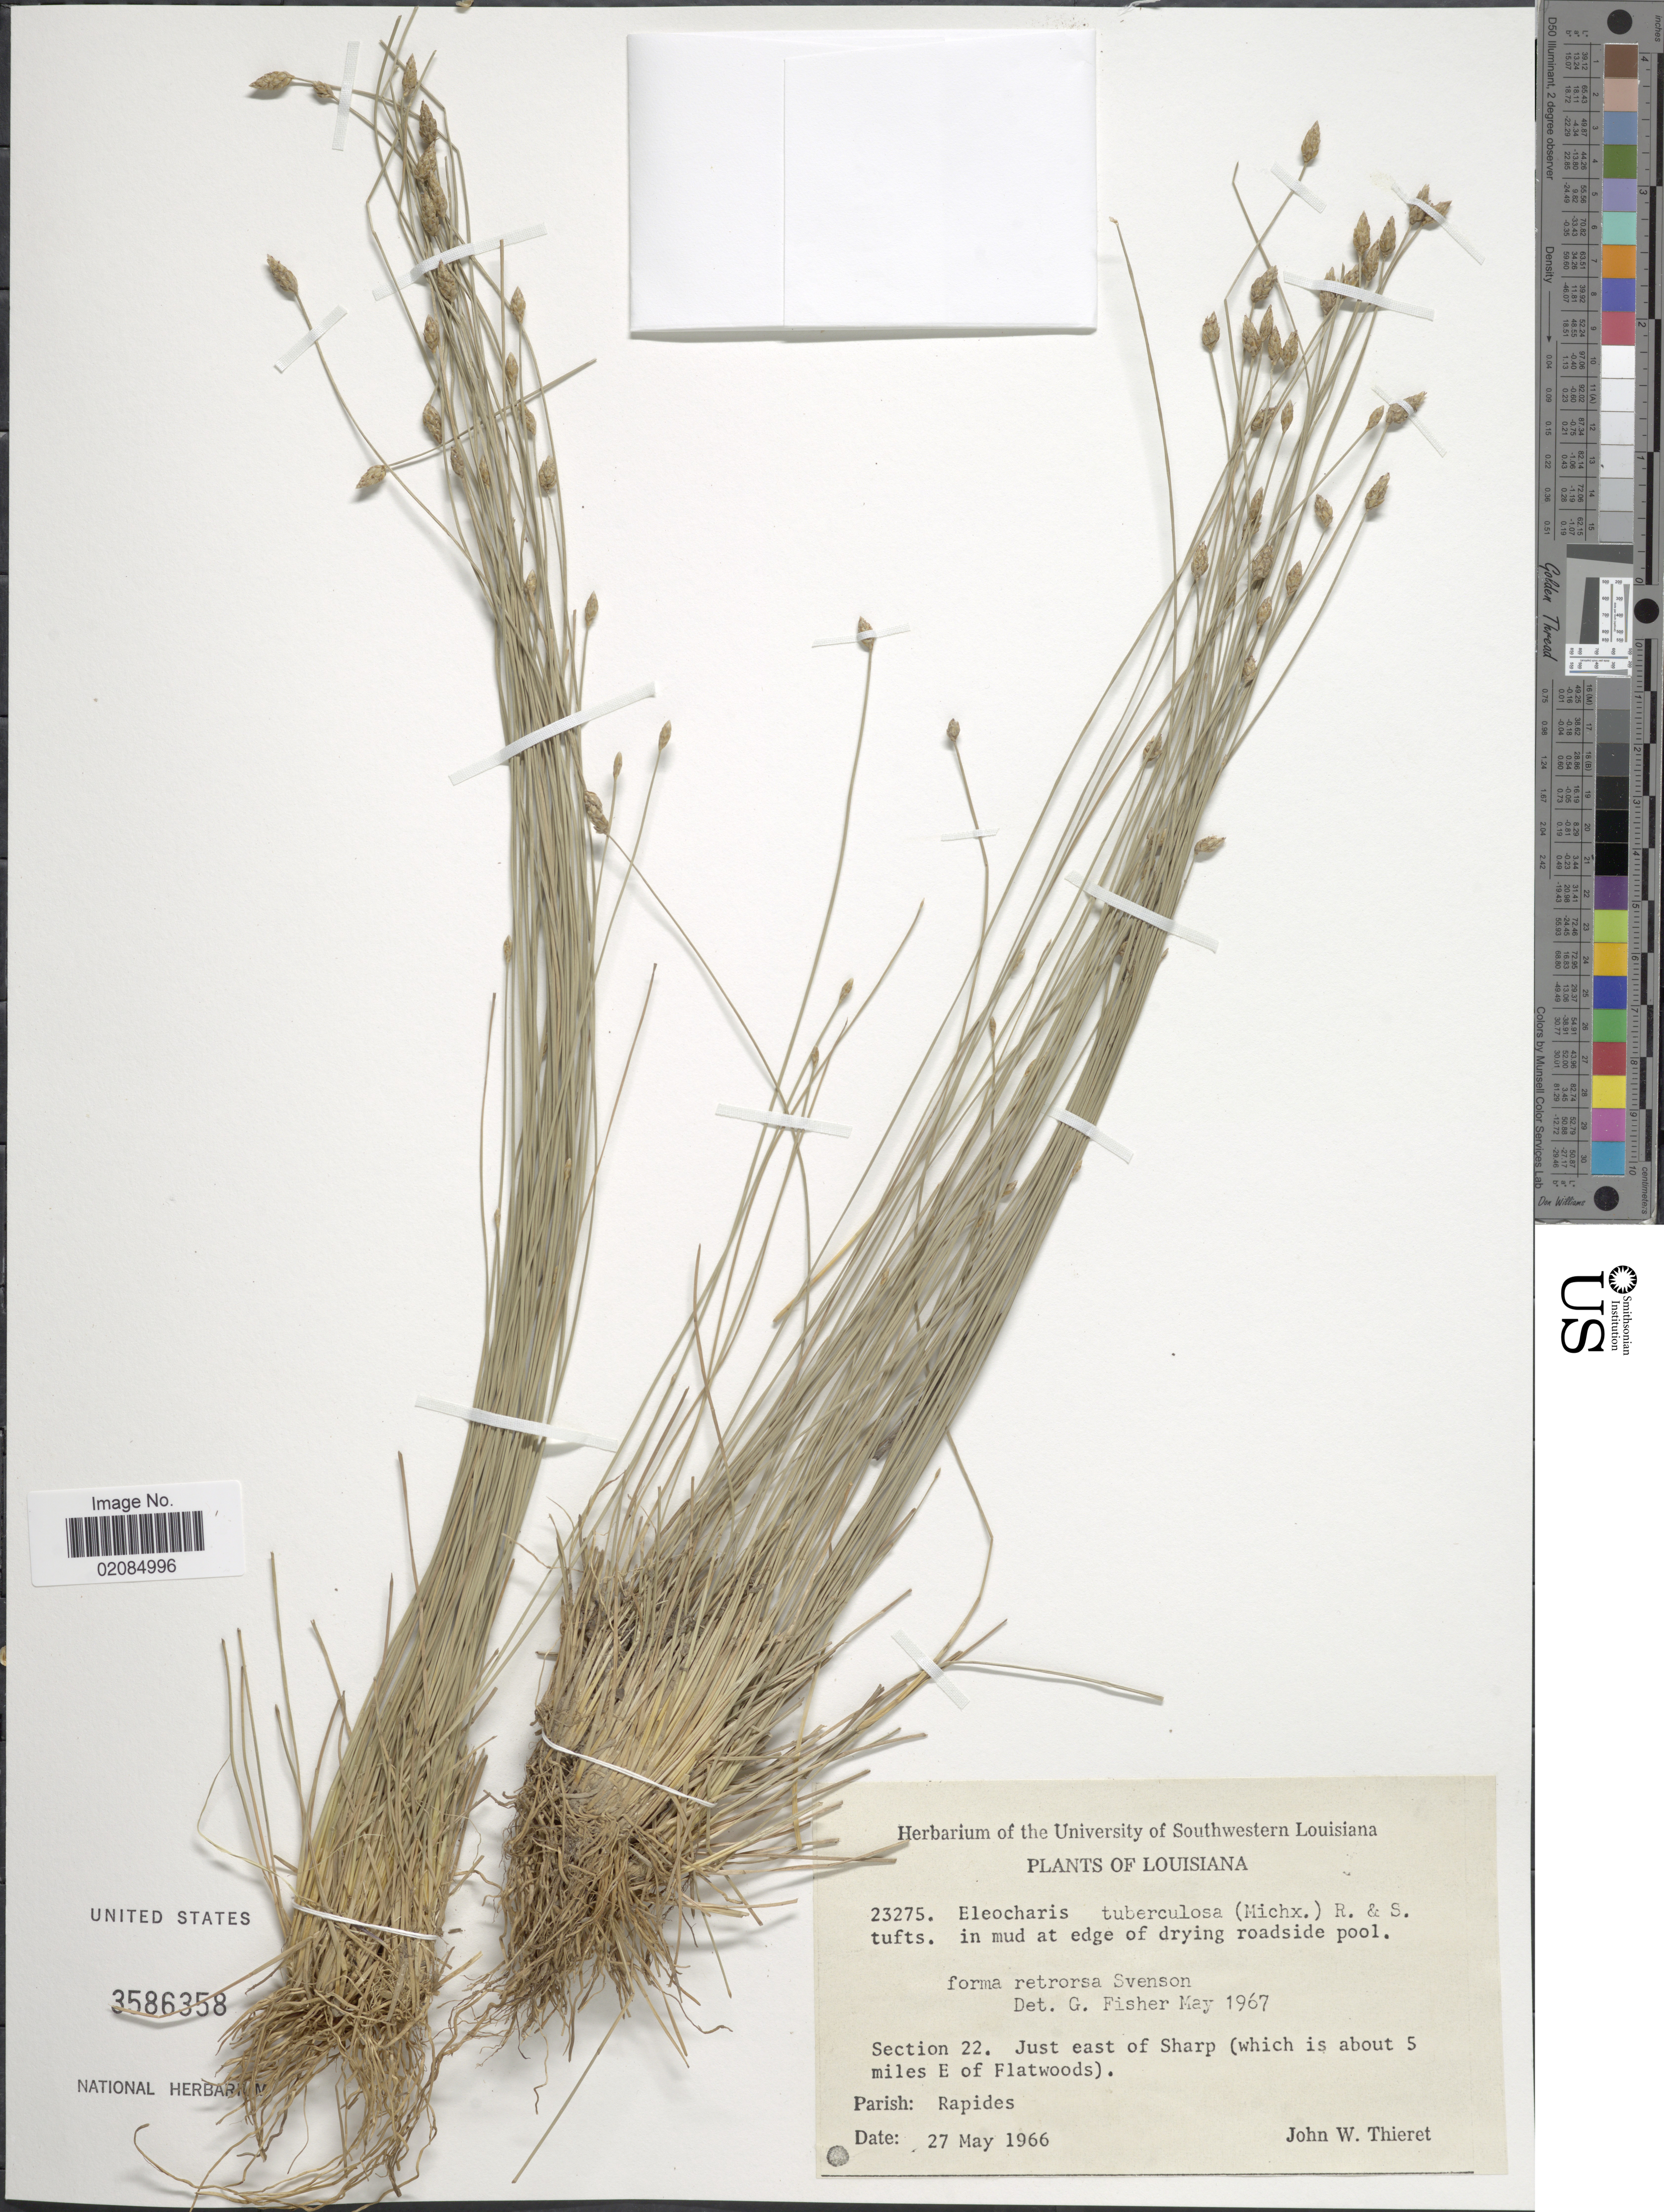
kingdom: Plantae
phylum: Tracheophyta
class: Liliopsida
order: Poales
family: Cyperaceae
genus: Eleocharis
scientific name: Eleocharis tuberculosa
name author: (Michx.) Roem. & Schult.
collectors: J. W. Thieret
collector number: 23275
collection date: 1966-05-27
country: United States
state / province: Louisiana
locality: In mud at edge of drying roadside pool, Section 22, just east of Sharp (which is about 5 miles E of Flatwoods).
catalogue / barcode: US 3586358